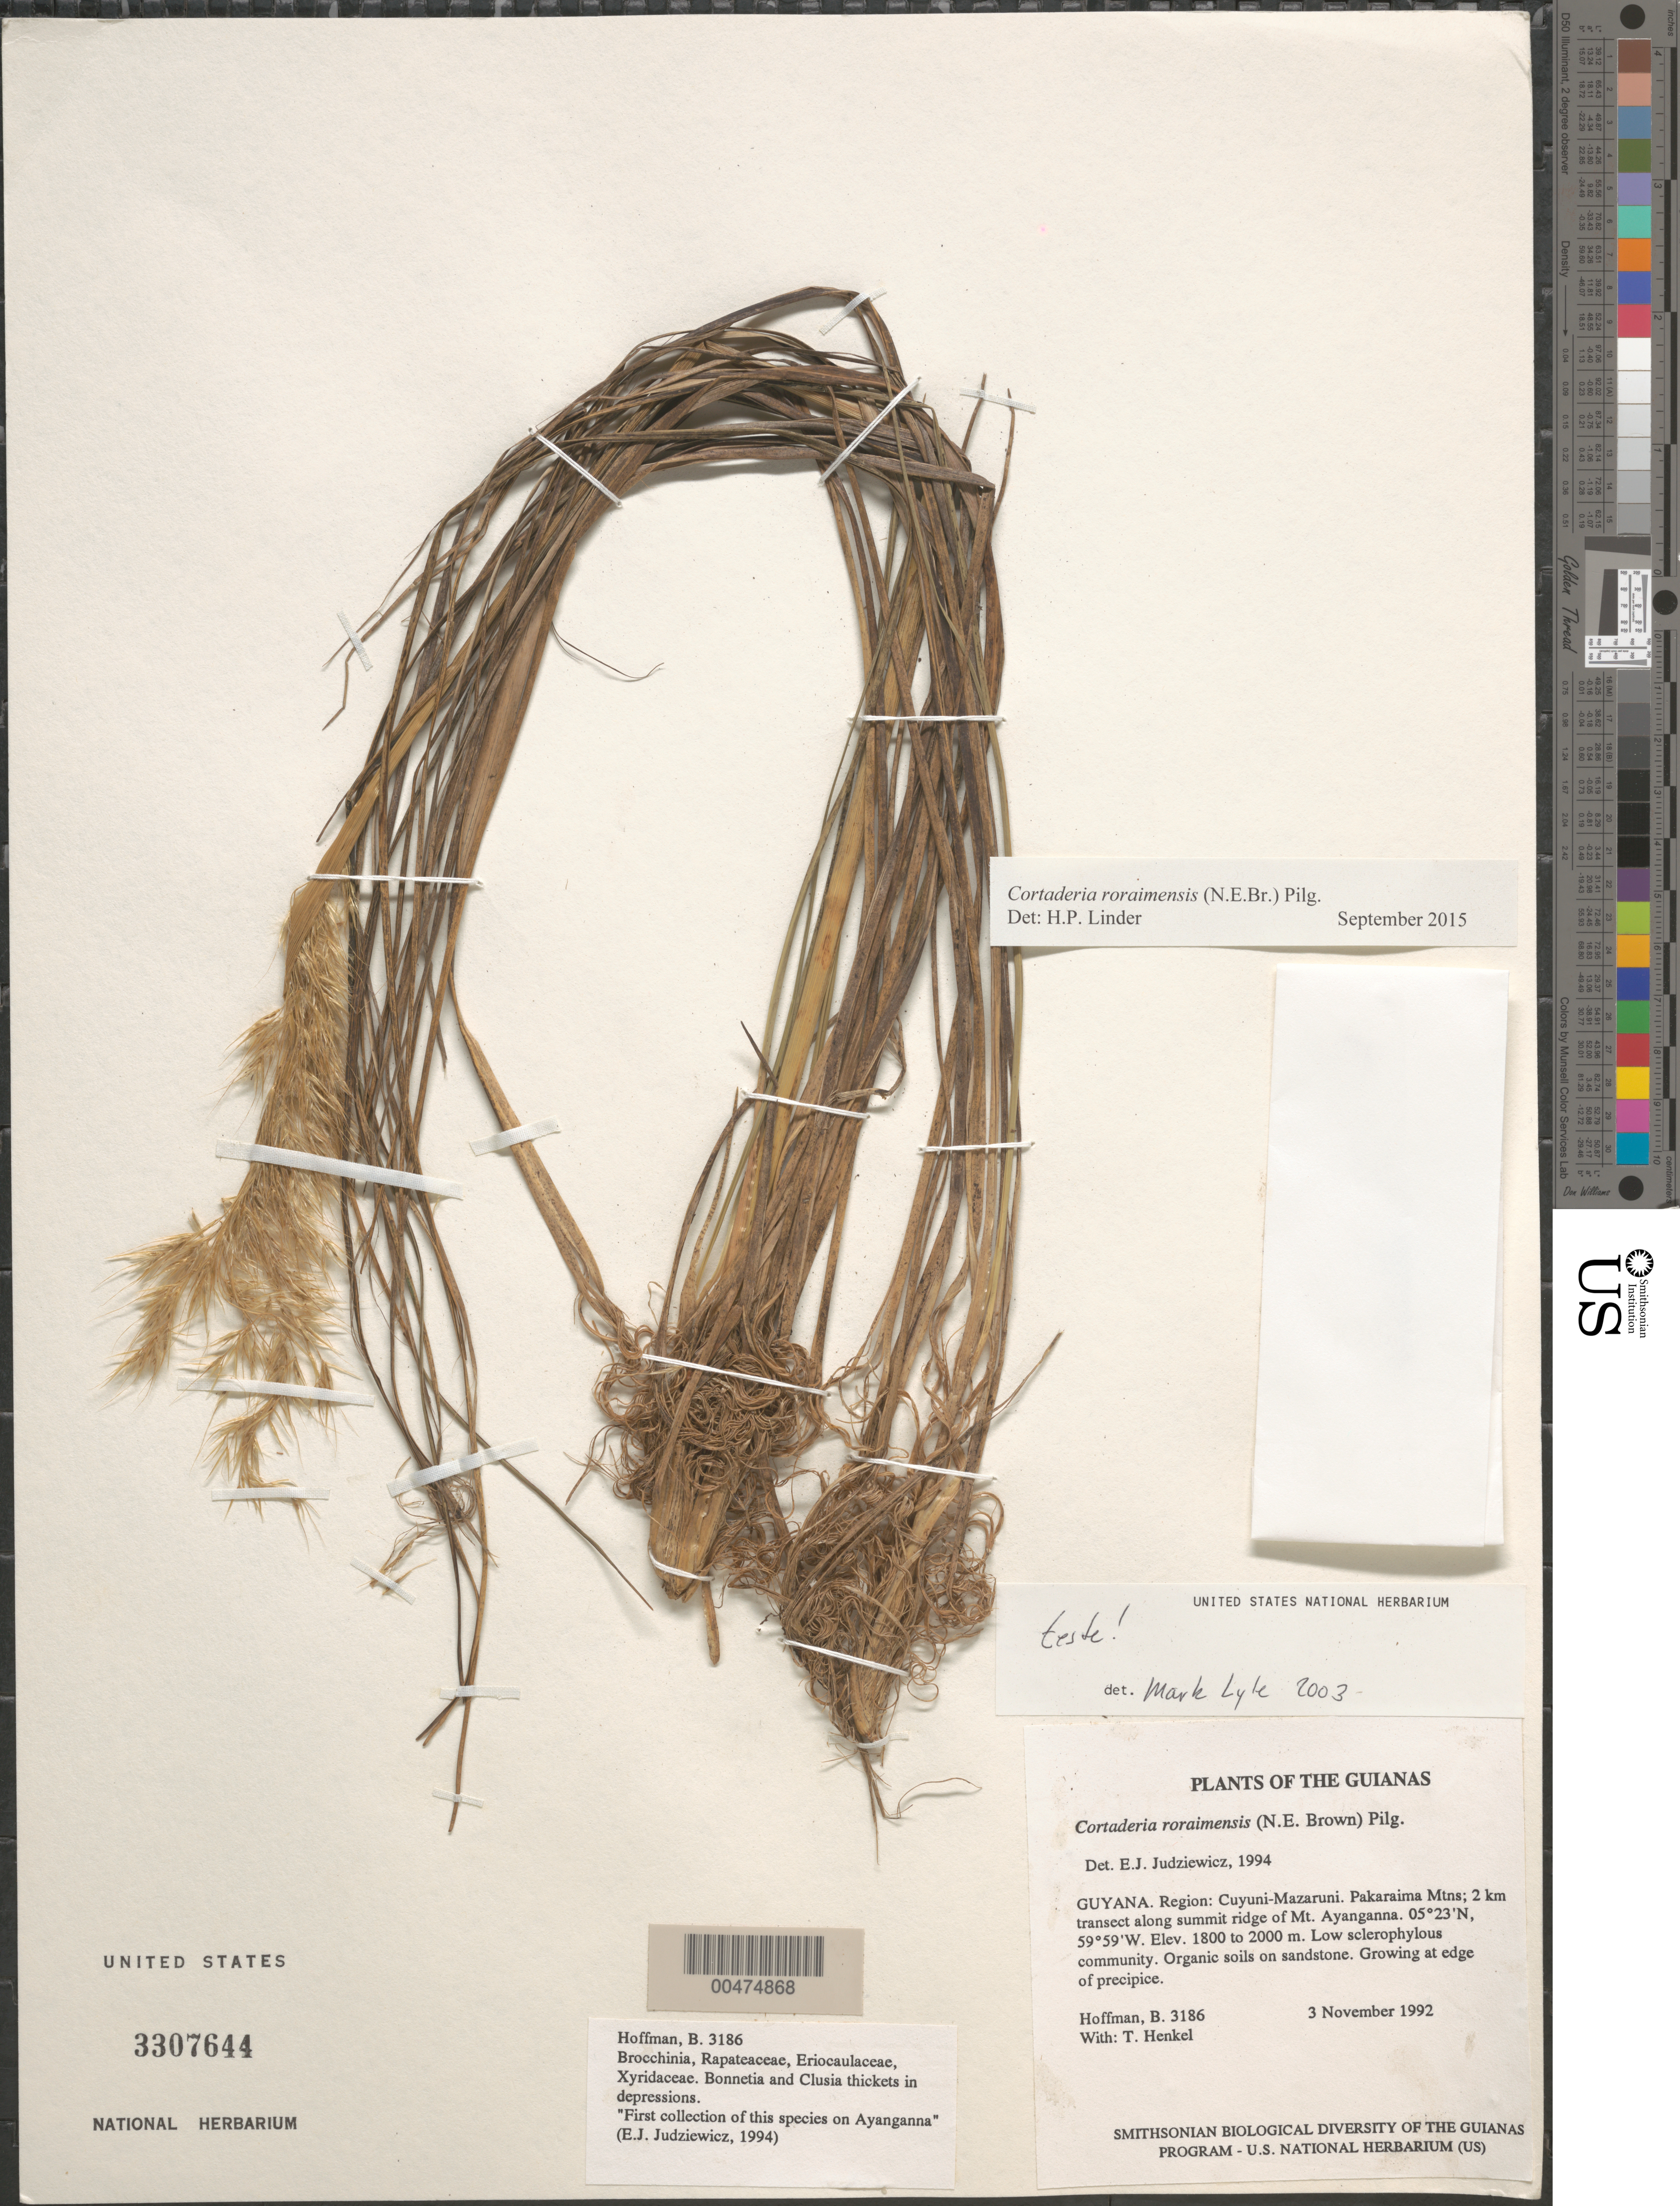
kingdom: Plantae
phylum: Tracheophyta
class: Liliopsida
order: Poales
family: Poaceae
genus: Cortaderia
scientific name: Cortaderia roraimensis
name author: (N.E. Br.) Pilg.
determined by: Judziewicz, E. J.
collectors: B. Hoffman & T. Henkel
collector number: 3186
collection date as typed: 3 November 1992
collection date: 1992-11-03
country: Guyana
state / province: Cuyuni-Mazaruni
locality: Pakaraima Mountains; 2 km transect along summit ridge of Mt. Ayanganna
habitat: Low sclerophylous community. Organic soils on sandstone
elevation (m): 1800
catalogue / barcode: US 3307644